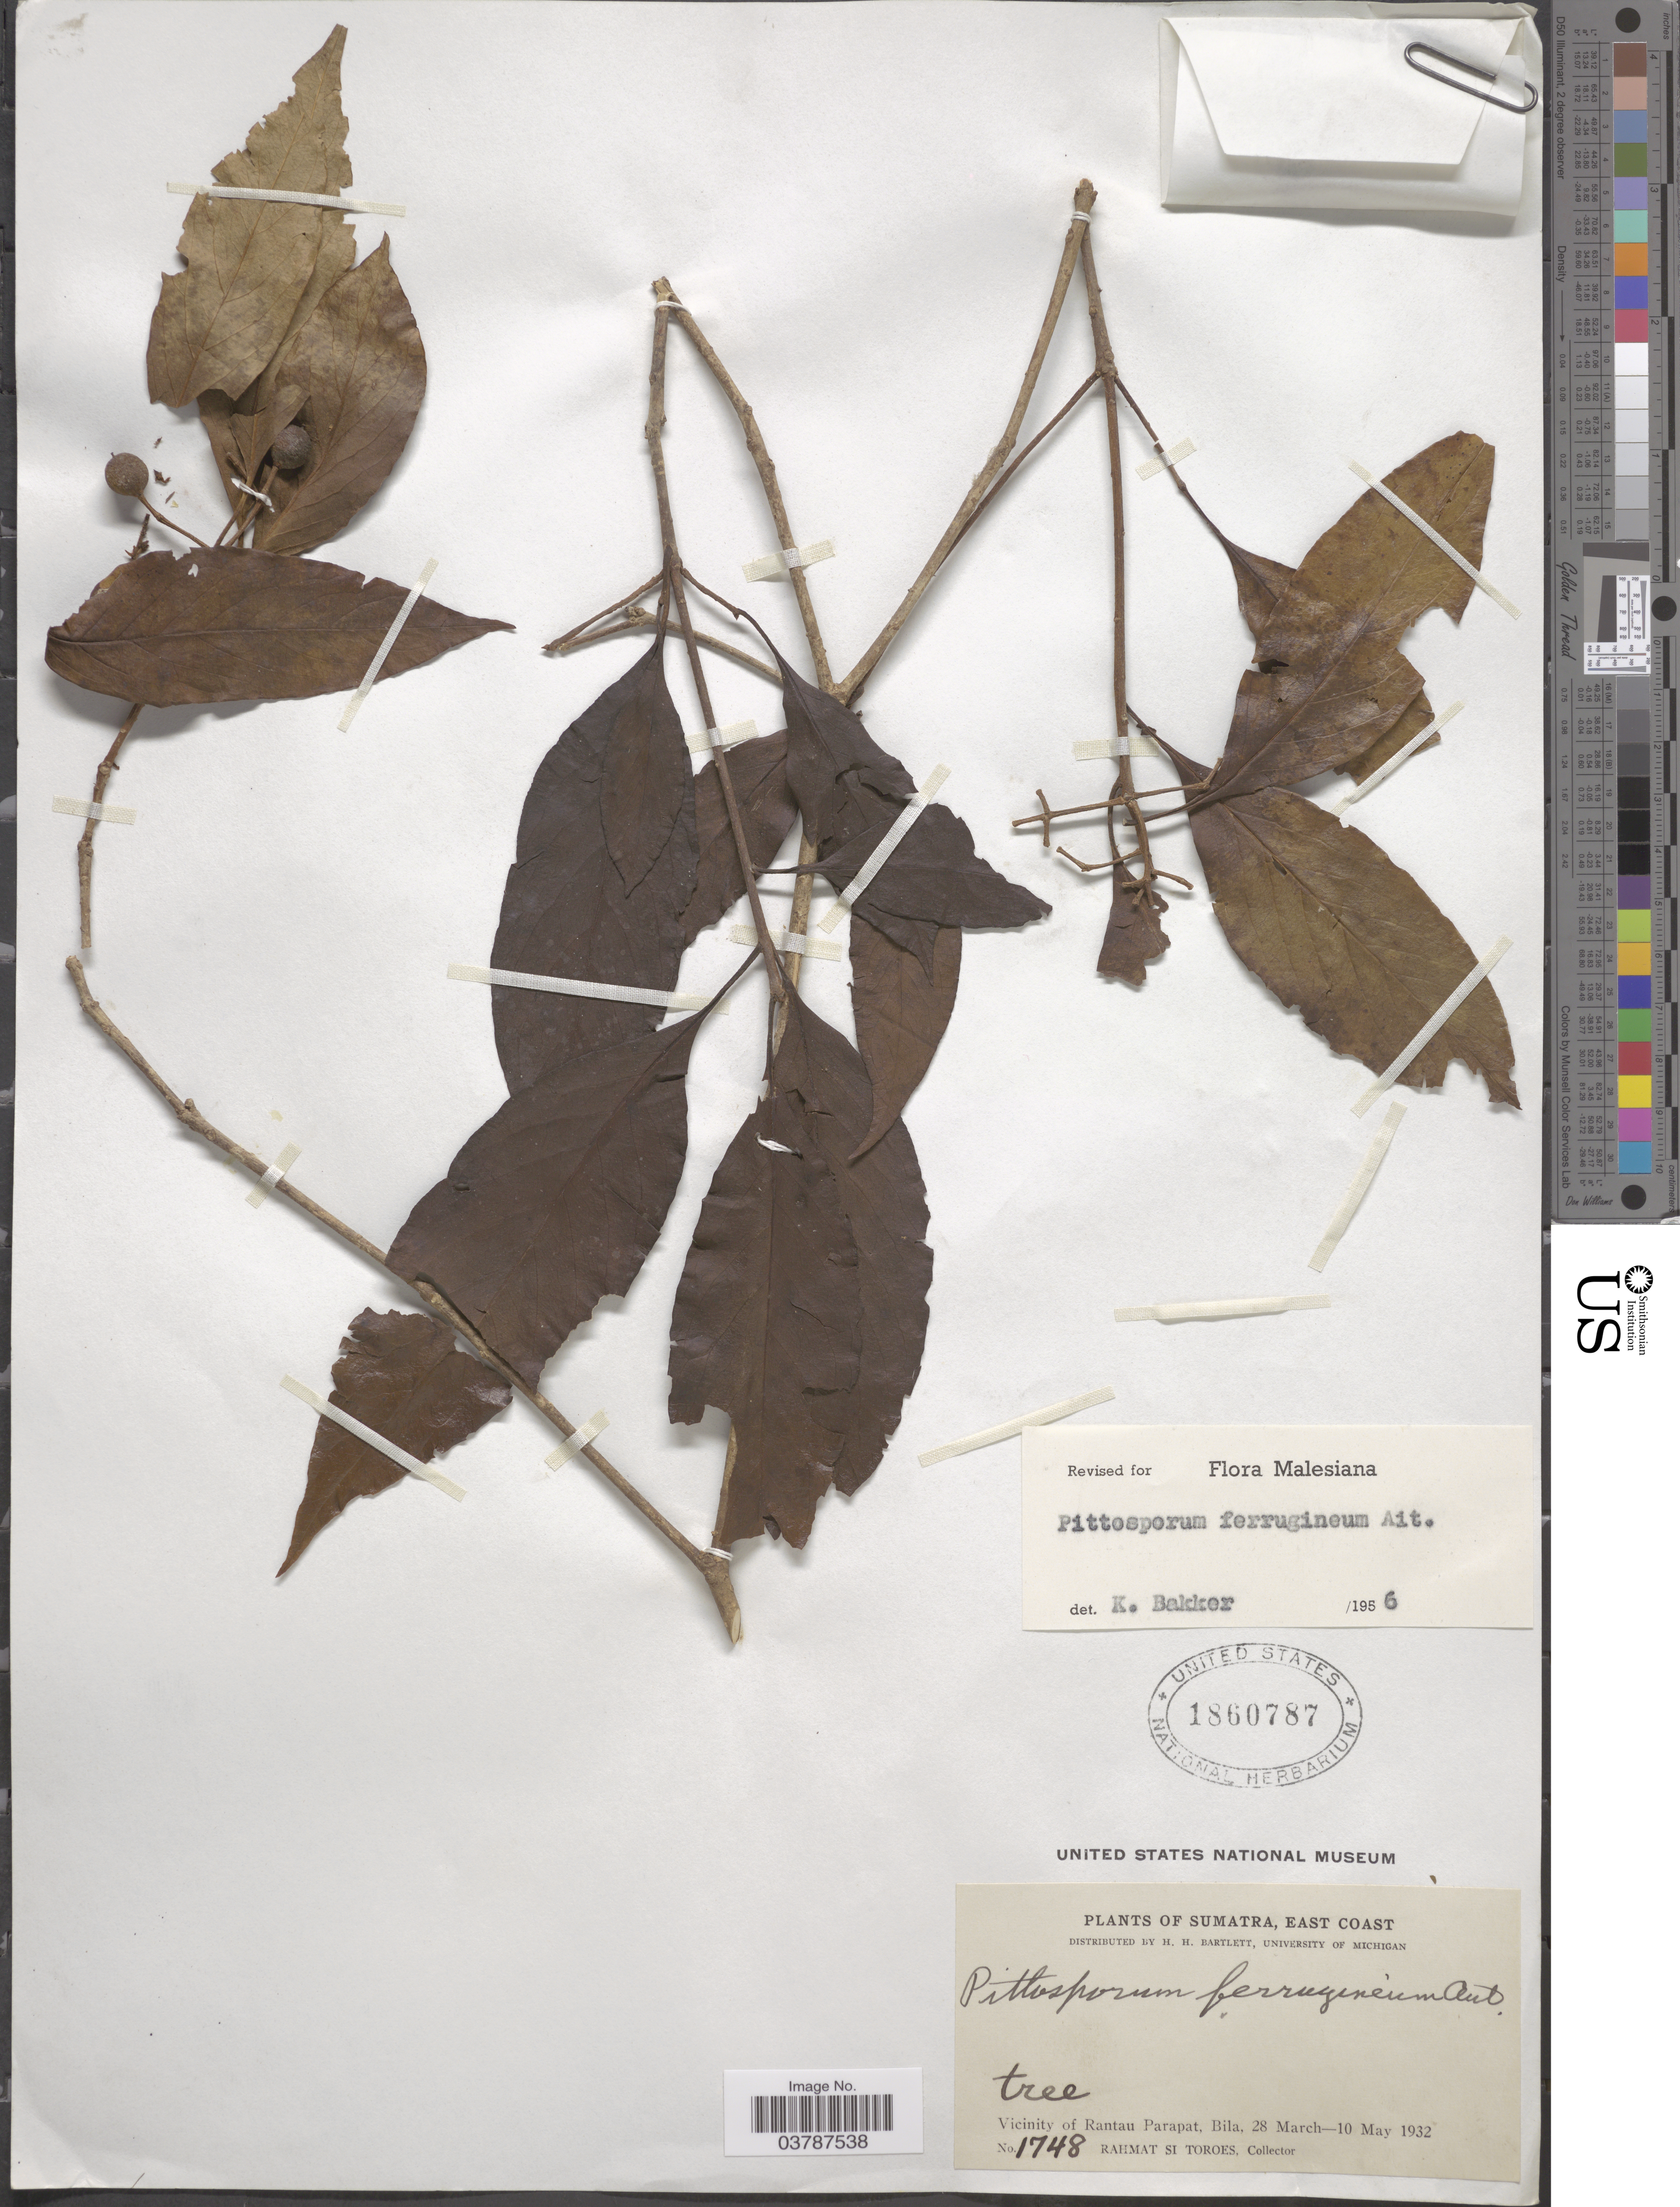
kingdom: Plantae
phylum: Tracheophyta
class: Magnoliopsida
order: Apiales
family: Pittosporaceae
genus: Pittosporum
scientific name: Pittosporum ferrugineum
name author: Dryand. ex Aiton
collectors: Rahmat Si Boeea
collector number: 1748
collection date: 1932-03-28/1932-05-10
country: Indonesia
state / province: Sumatra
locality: East Coast. Vicinity of Rantau Parapat, Bila.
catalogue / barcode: US 1860787